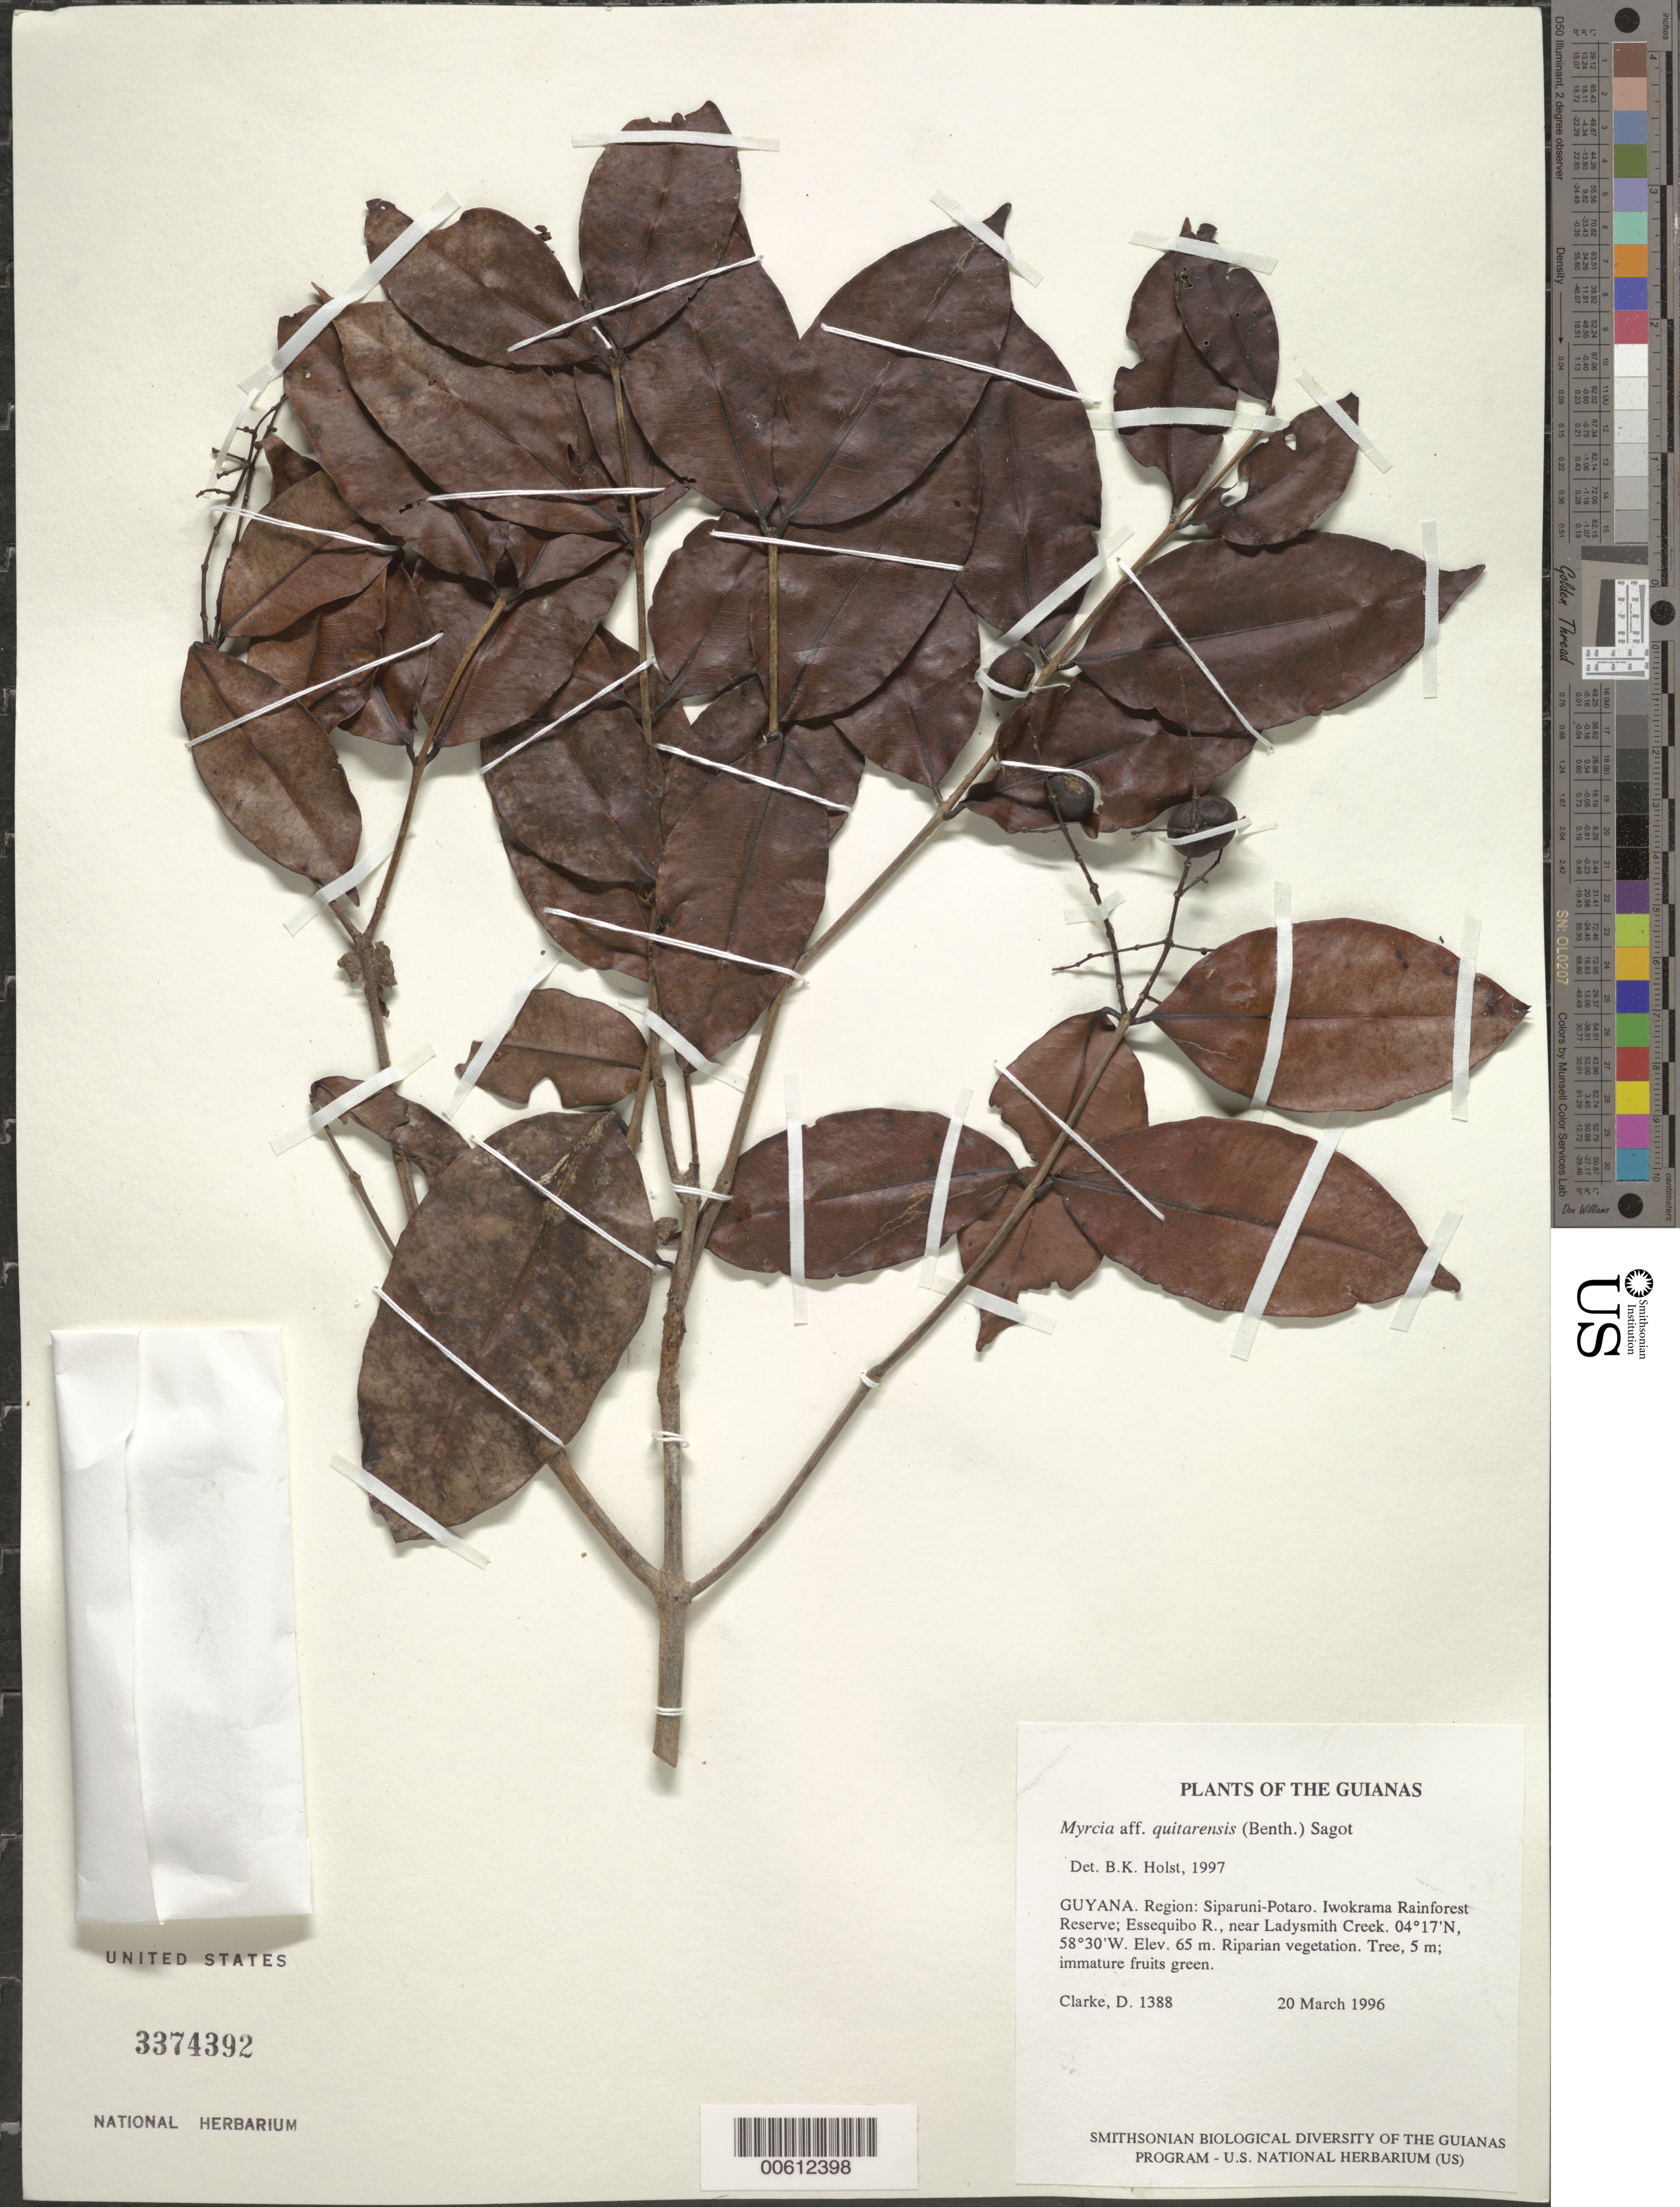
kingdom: Plantae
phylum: Tracheophyta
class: Magnoliopsida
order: Myrtales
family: Myrtaceae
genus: Myrcia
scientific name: Myrcia quitarensis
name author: (Benth.) Sagot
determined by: Holst, Bruce K.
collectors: H. D. Clarke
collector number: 1388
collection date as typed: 20 March 1996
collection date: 1996-03-20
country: Guyana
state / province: Potaro-Siparuni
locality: Iwokrama Rainforest Reserve; Essequibo R., near Ladysmith Creek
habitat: Riparian vegetation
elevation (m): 65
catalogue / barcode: US 3374392